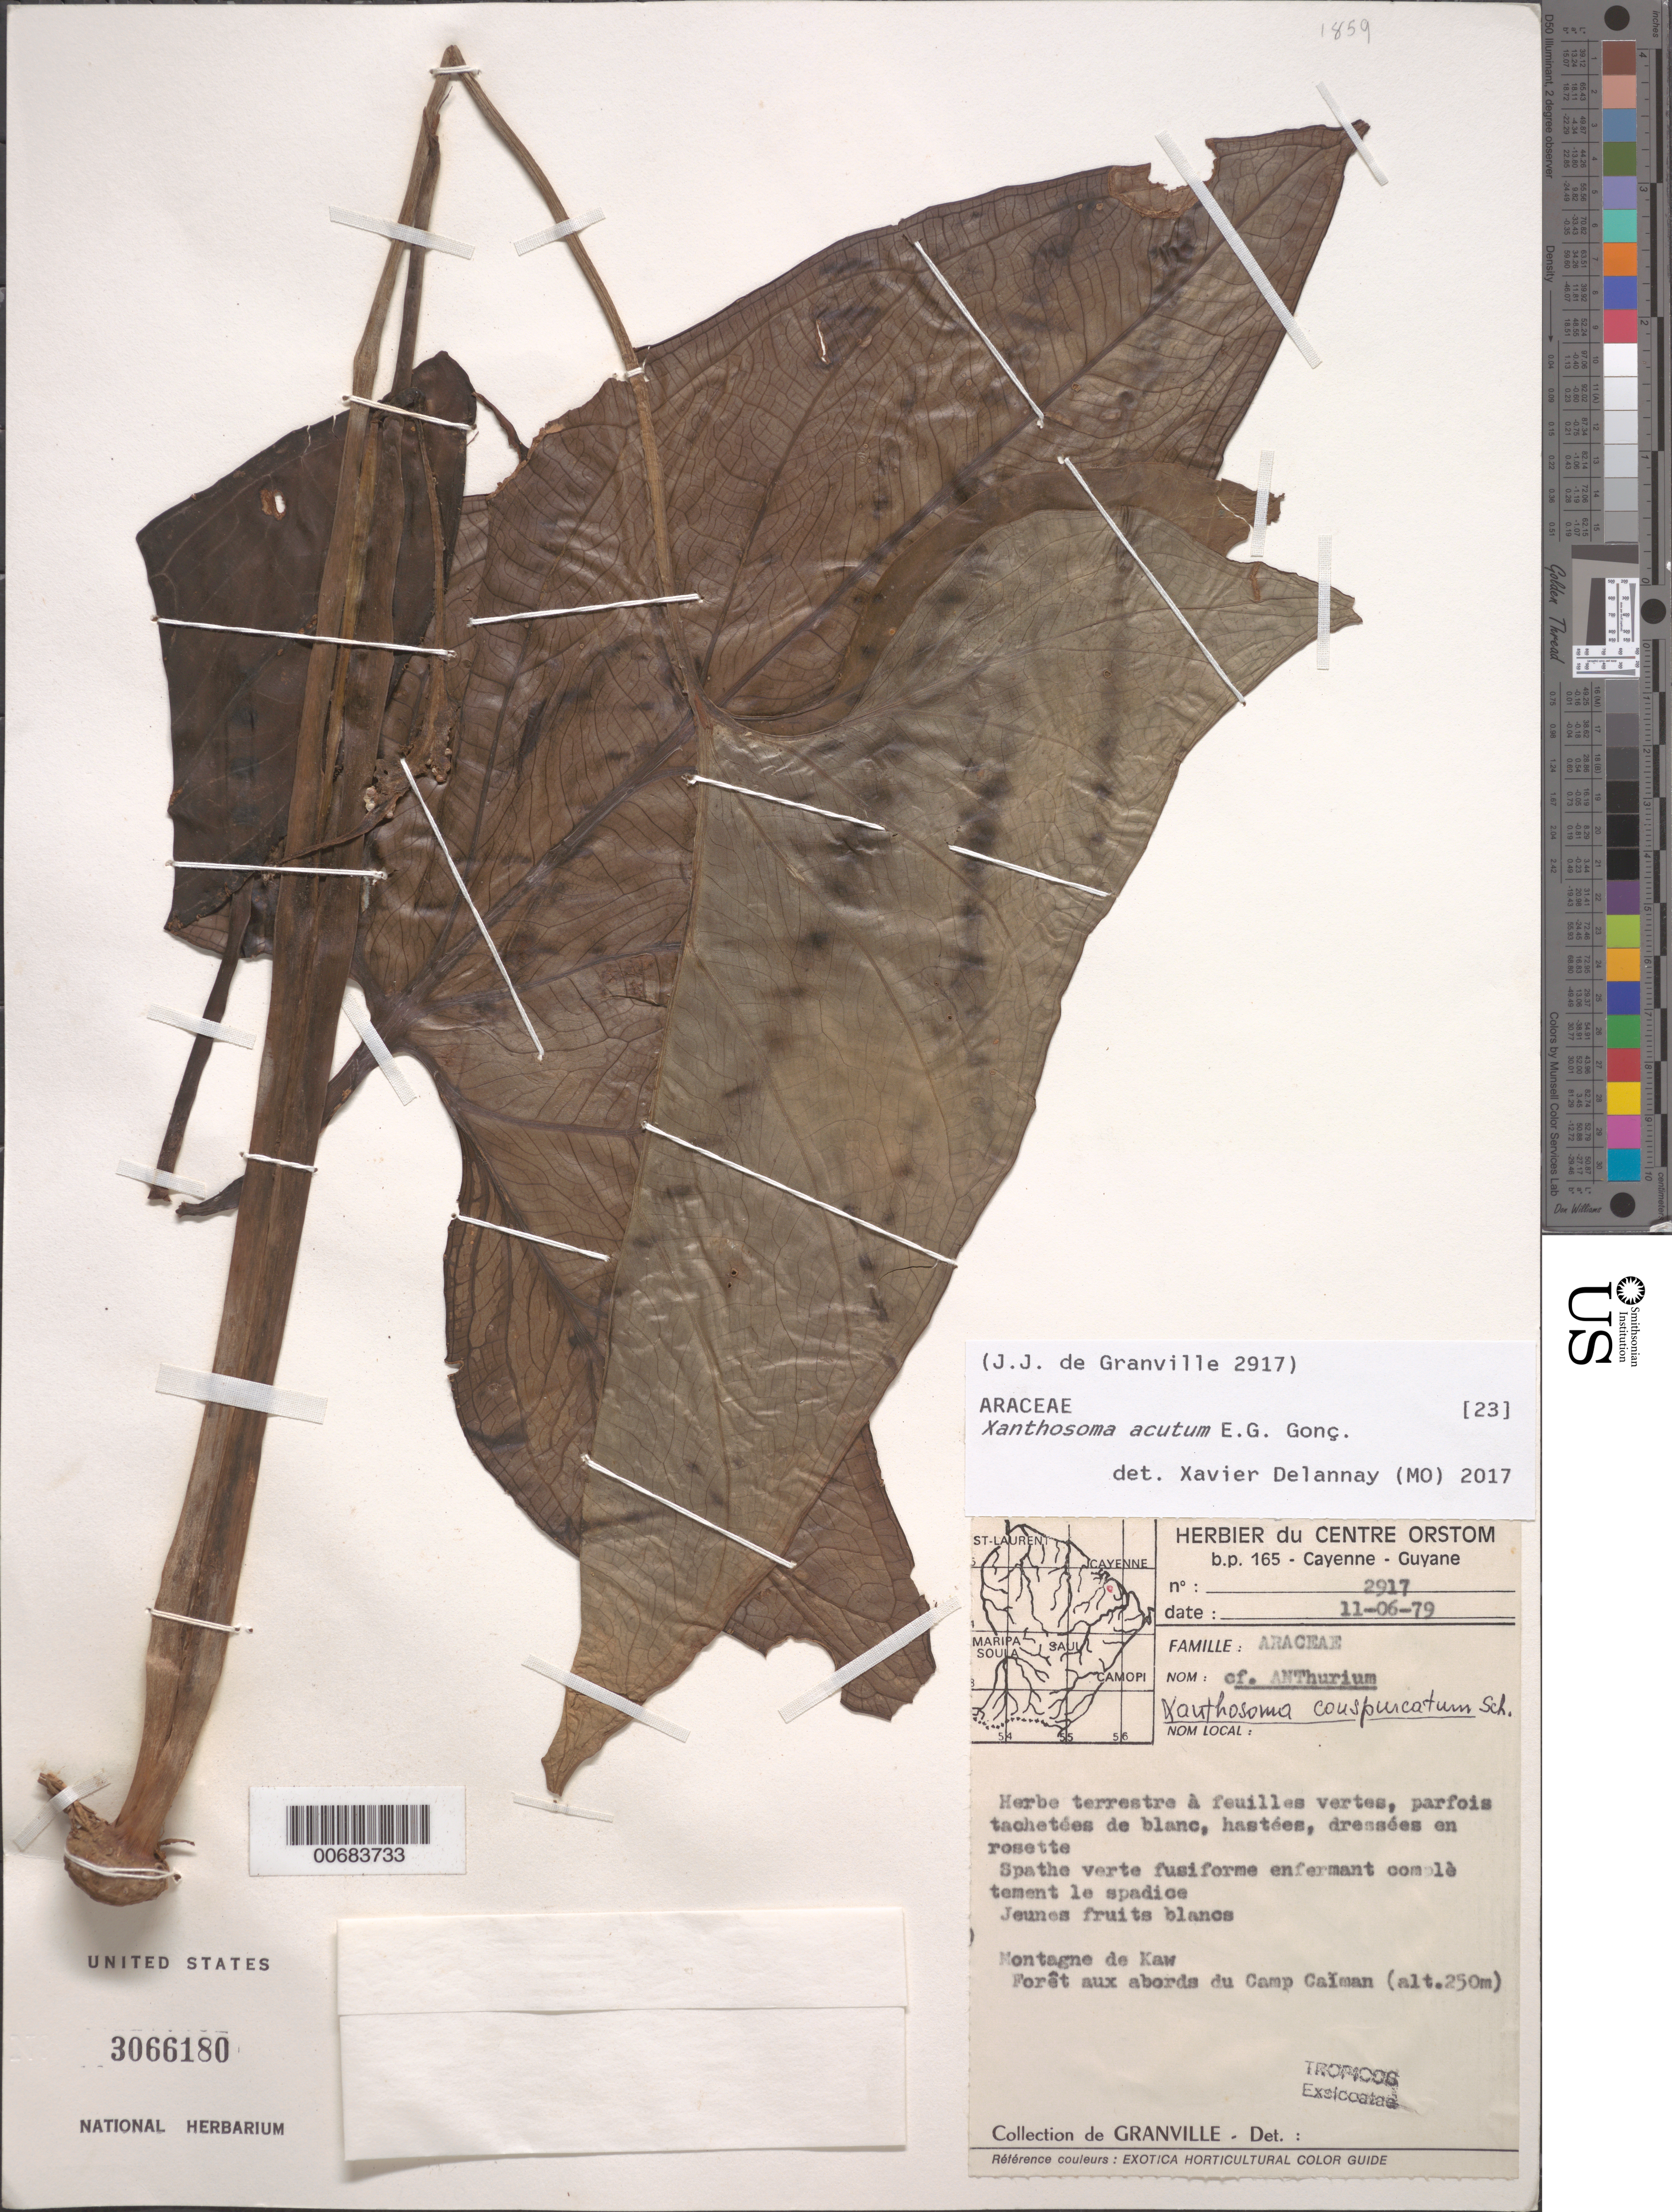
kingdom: Plantae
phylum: Tracheophyta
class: Liliopsida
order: Alismatales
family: Araceae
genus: Xanthosoma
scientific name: Xanthosoma acutum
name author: E.G. Gonç.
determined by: Delannay, Xavier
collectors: J.-J. de Granville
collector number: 2973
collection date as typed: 11-Jun-79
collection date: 1979-06-11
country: French Guiana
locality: Montagne de Kaw, Camp Caïman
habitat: Forest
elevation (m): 250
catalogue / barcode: US 3066180